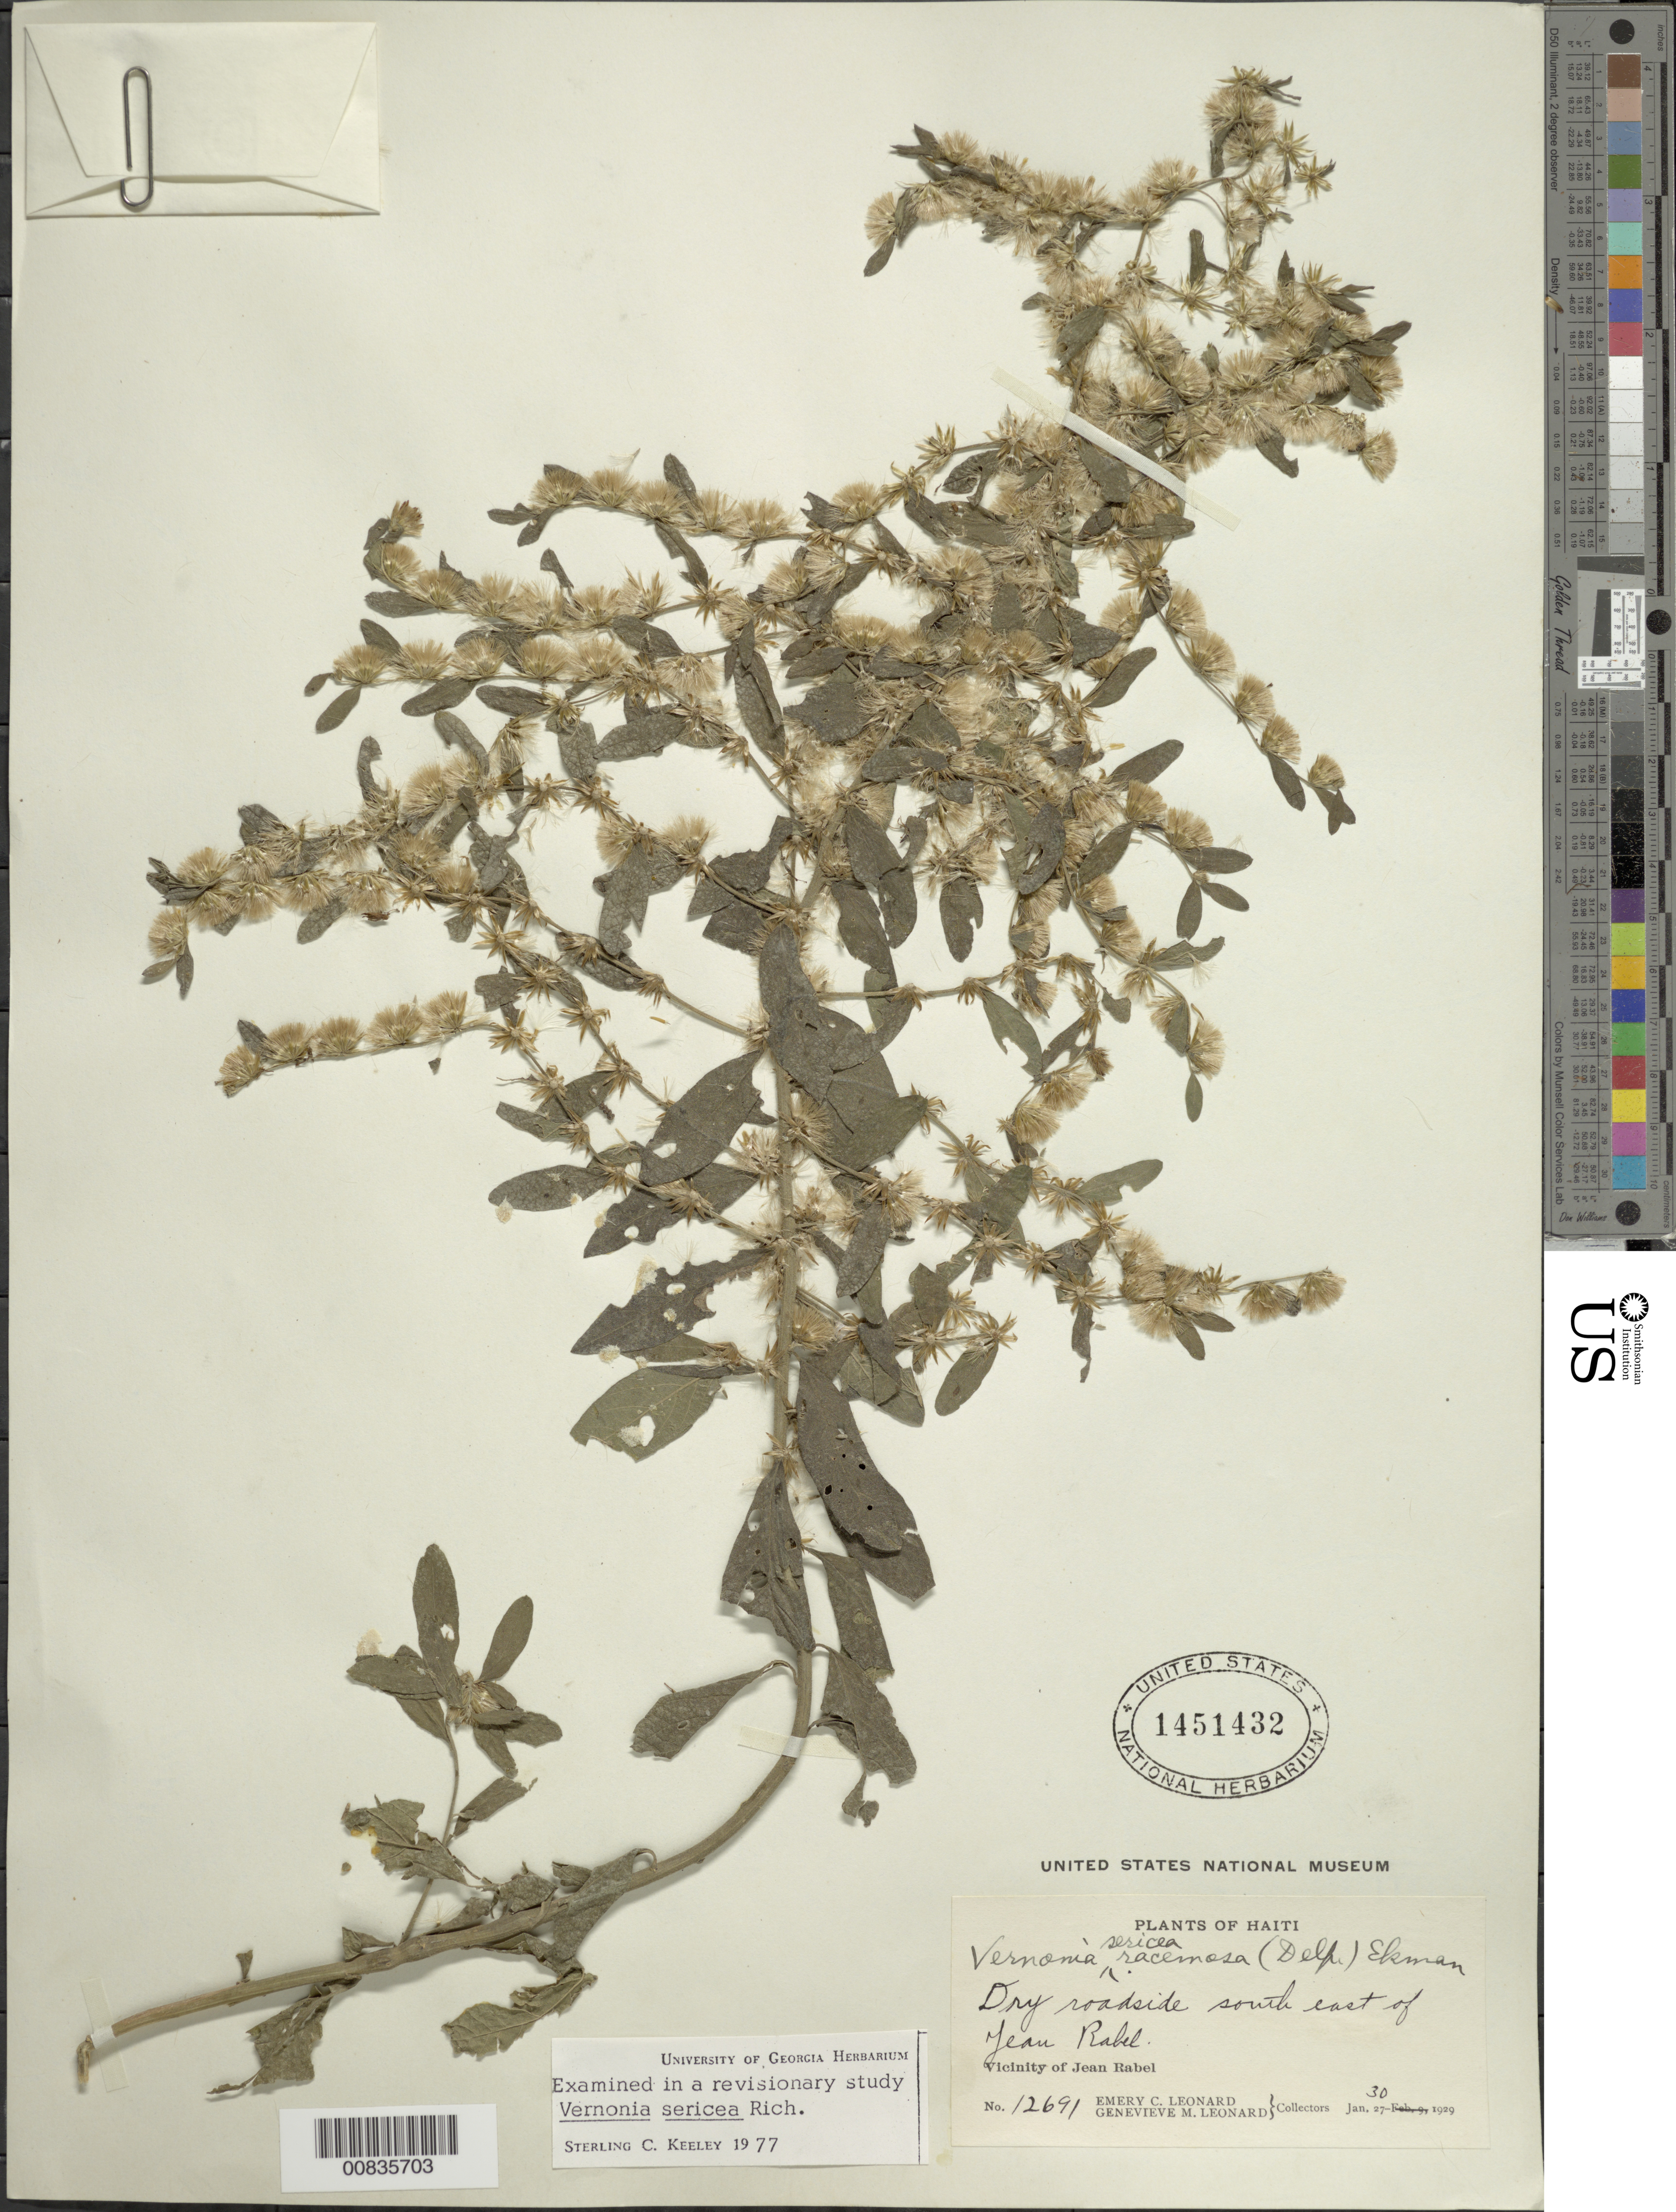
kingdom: Plantae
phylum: Tracheophyta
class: Magnoliopsida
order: Asterales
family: Asteraceae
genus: Lepidaploa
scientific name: Lepidaploa sericea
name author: (Rich.) H. Rob.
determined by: Keeley, S. C.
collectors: E. C. Leonard & G. M. Leonard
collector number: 12691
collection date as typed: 30 Jan 1929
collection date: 1929-01-30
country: Haiti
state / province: Nord-Ouest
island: Hispaniola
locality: Vicinity of Jean Rabel, SE of town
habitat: Dry roadside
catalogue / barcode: US 1451432